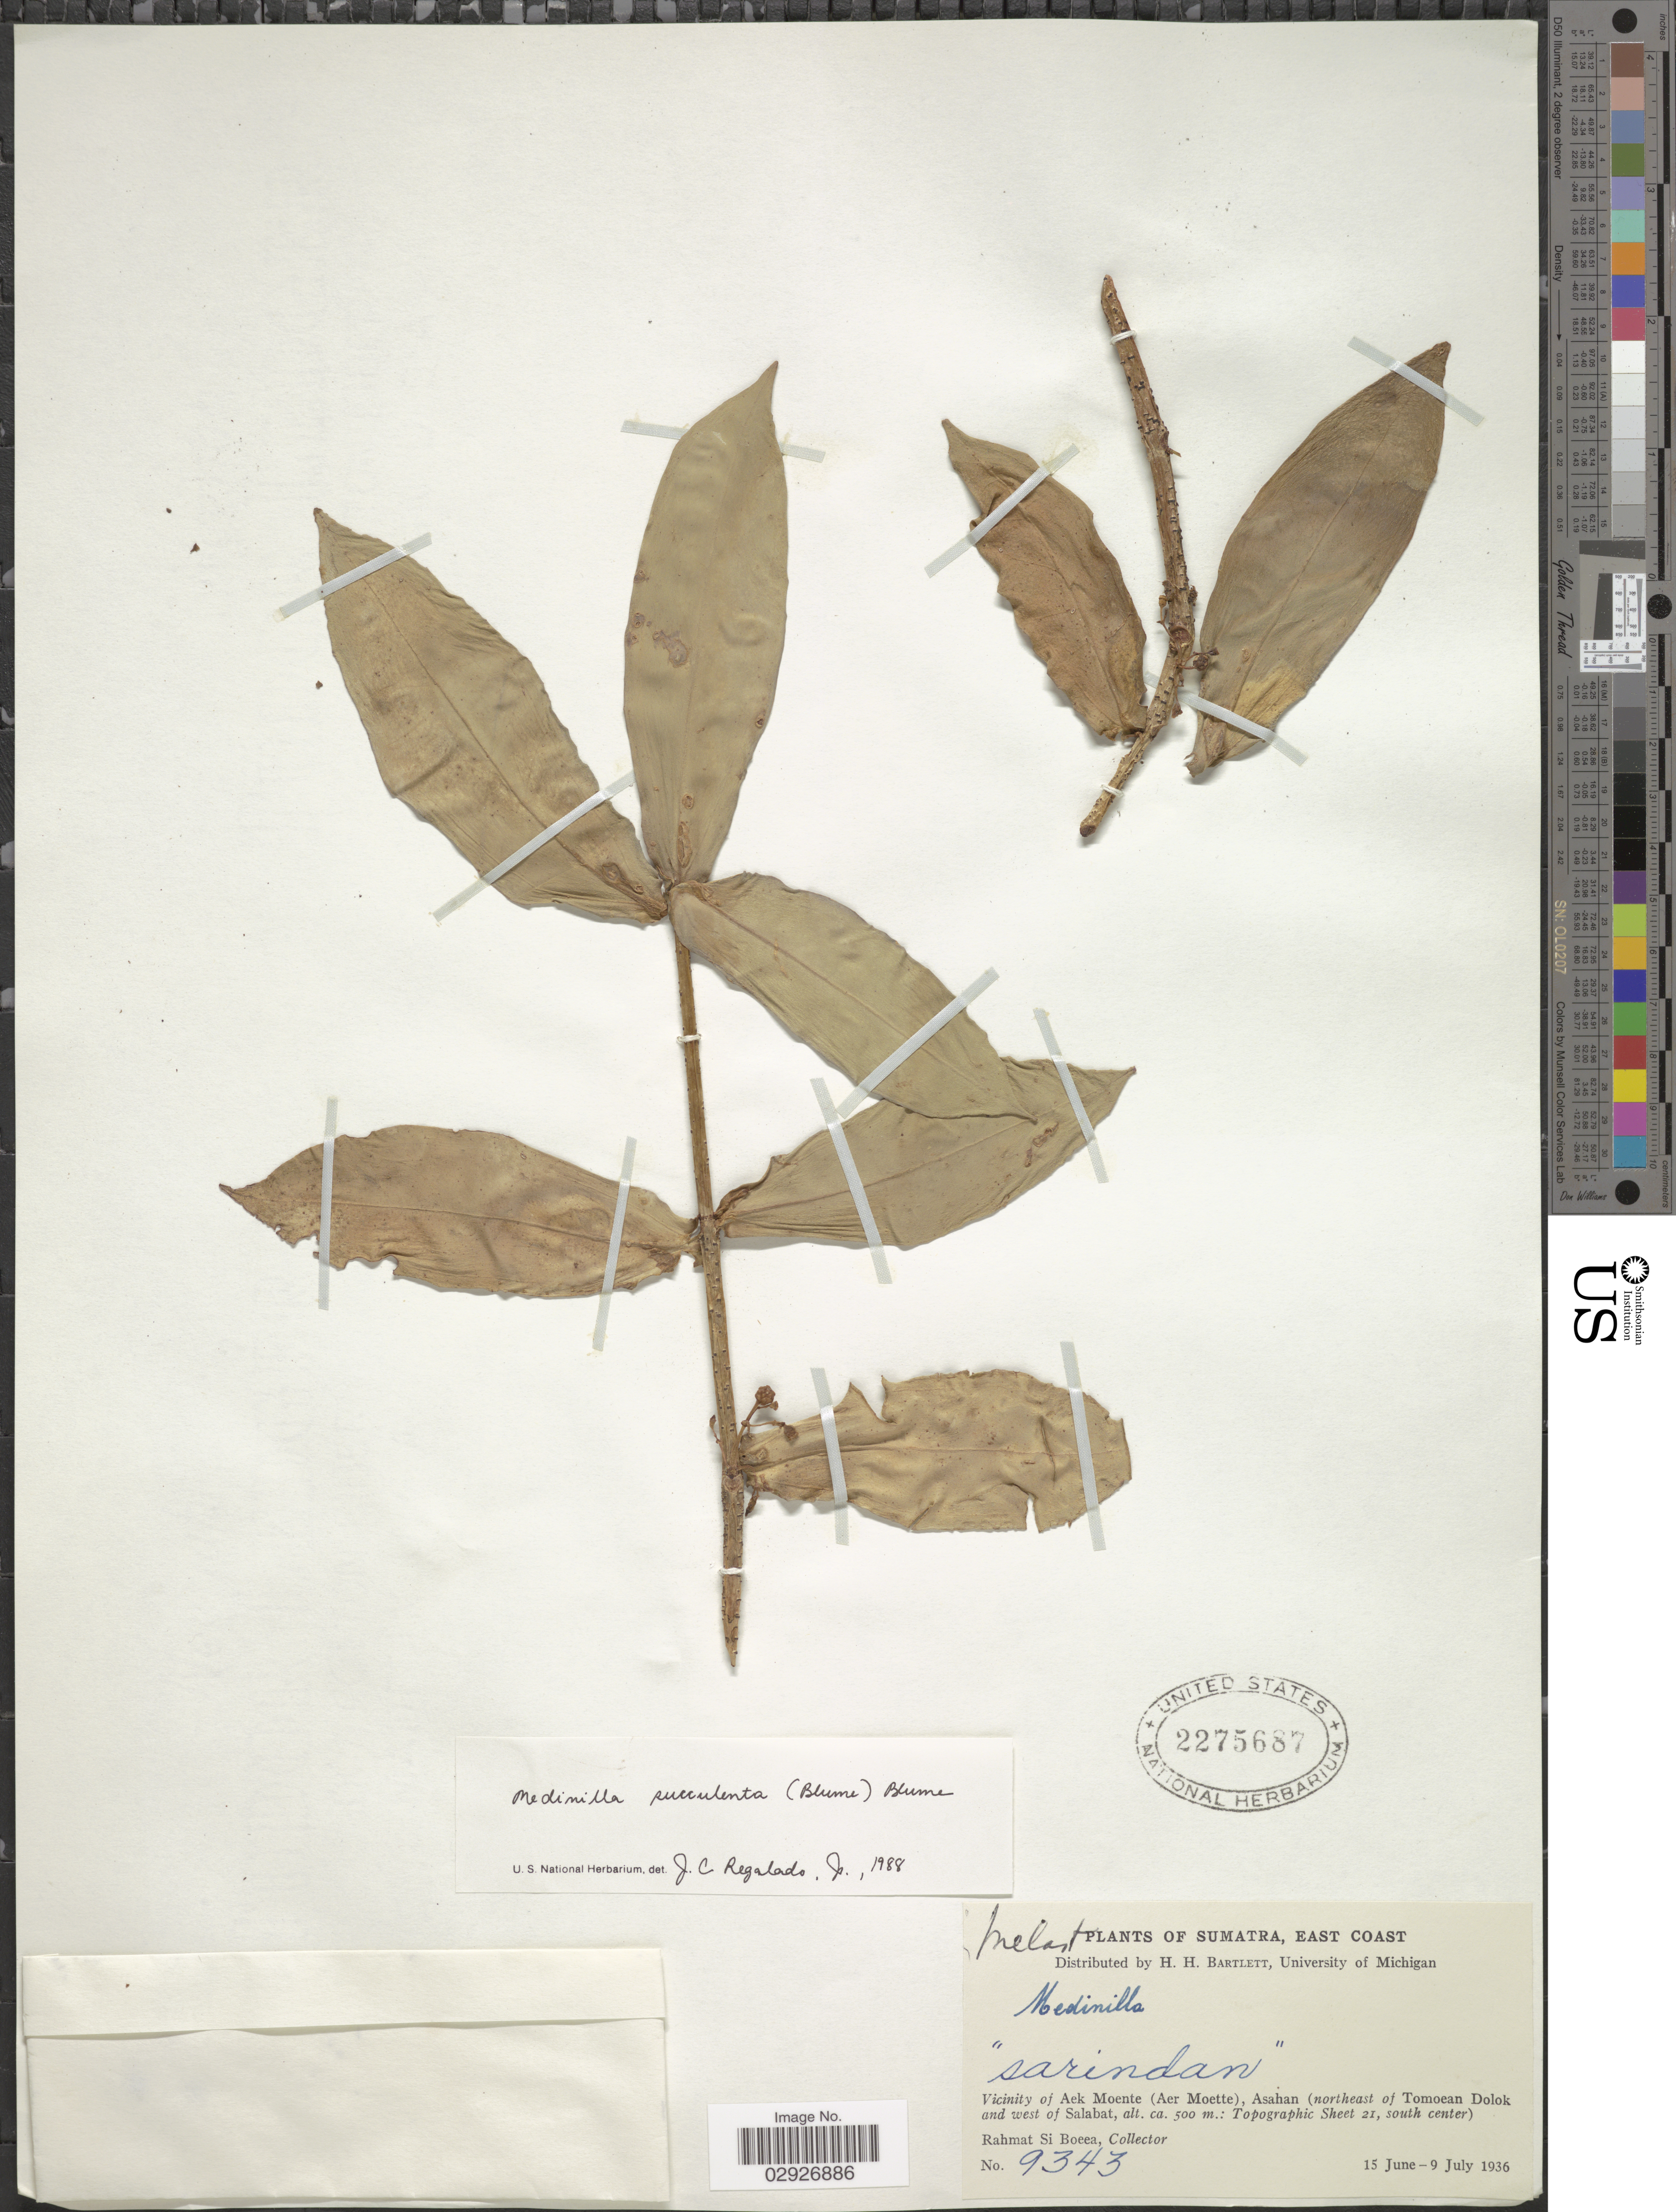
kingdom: Plantae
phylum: Tracheophyta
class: Magnoliopsida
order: Myrtales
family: Melastomataceae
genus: Medinilla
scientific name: Medinilla succulenta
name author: Korth. ex Blume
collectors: Rahmat Si Boeea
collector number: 9343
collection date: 1936-06-15/1936-07-09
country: Indonesia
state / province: Sumatra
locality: East Coast. Vicinity of Aek Moente (Aer Moette), Asahan (northeast of Tomoean Dolok and west of Salabat: Topographic Sheet 21, south center).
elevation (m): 500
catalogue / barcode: US 2275687